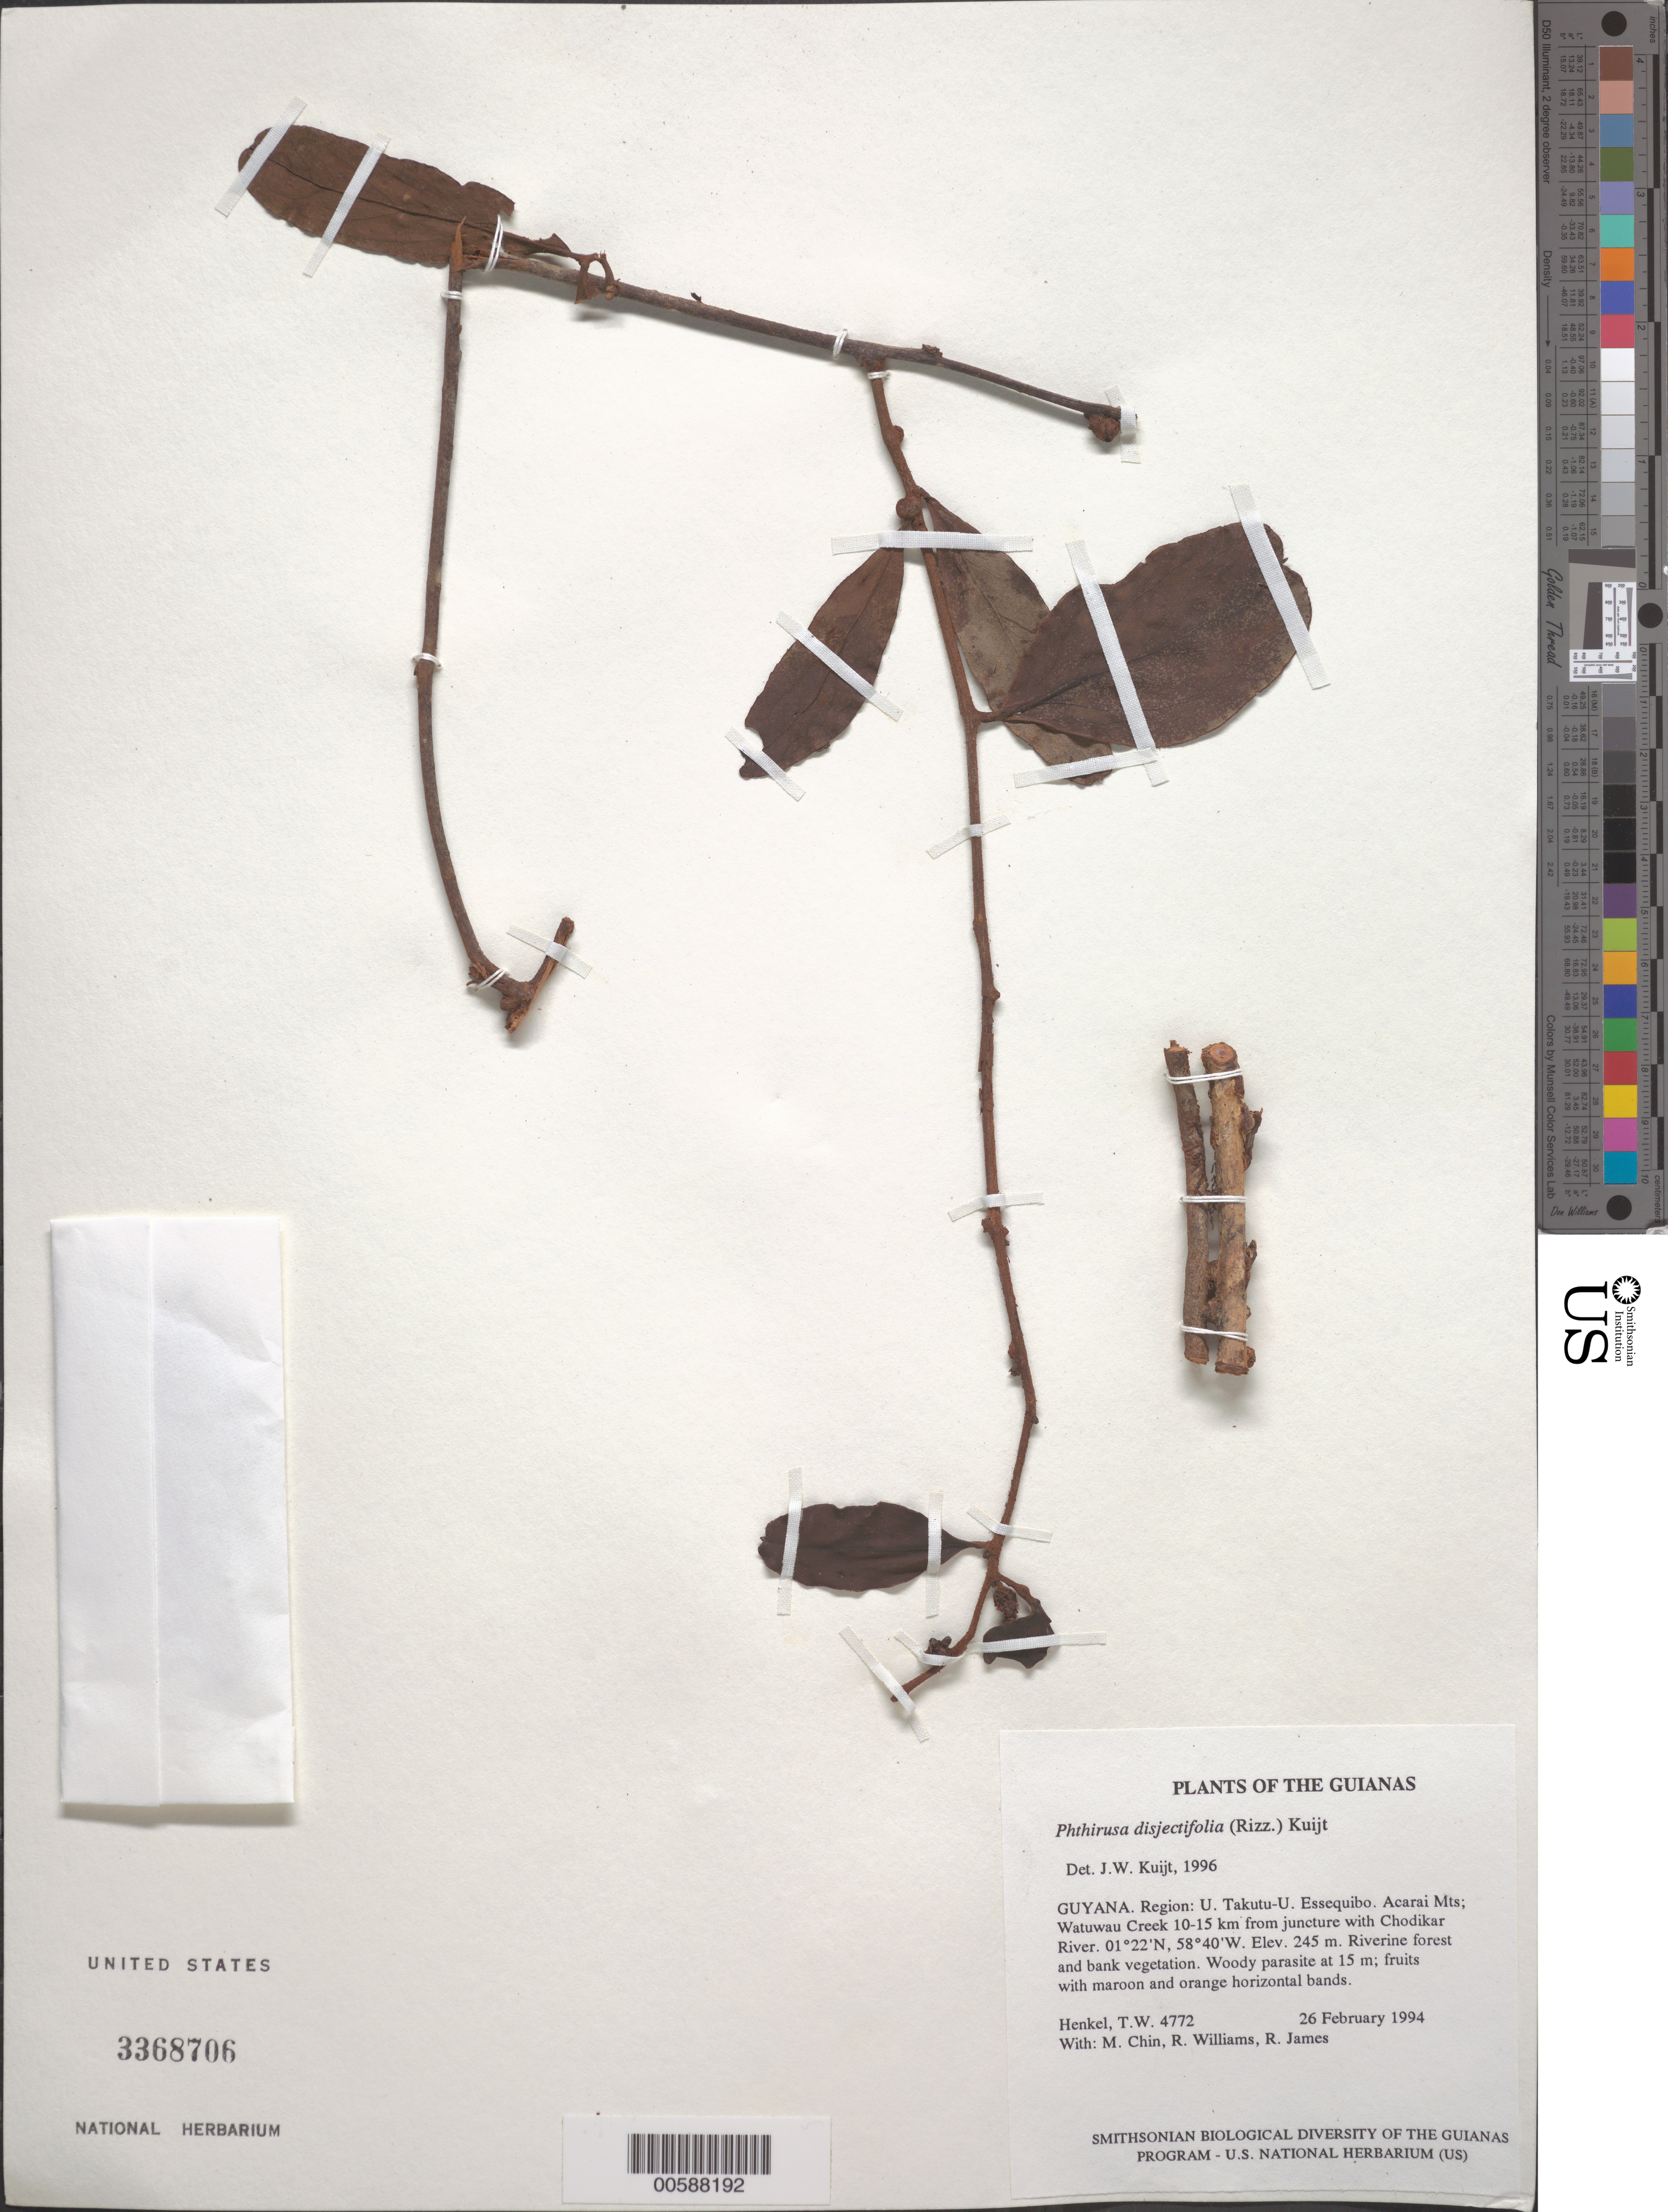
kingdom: Plantae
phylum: Tracheophyta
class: Magnoliopsida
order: Santalales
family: Loranthaceae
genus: Phthirusa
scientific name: Phthirusa disjectifolia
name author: (Rizzini) Kuijt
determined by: Kuijt, Job, (CANADA)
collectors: T. Henkel, M. Chin, R. Williams & R. James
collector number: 4772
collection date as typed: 26 February 1994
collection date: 1994-02-26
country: Guyana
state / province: U. Takutu-U. Essequibo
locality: Acarai Mts; Watuwau Creek 10-15 km from juncture with Chodikar River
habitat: Riverine forest and bank vegetation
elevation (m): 245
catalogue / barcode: US 3368706